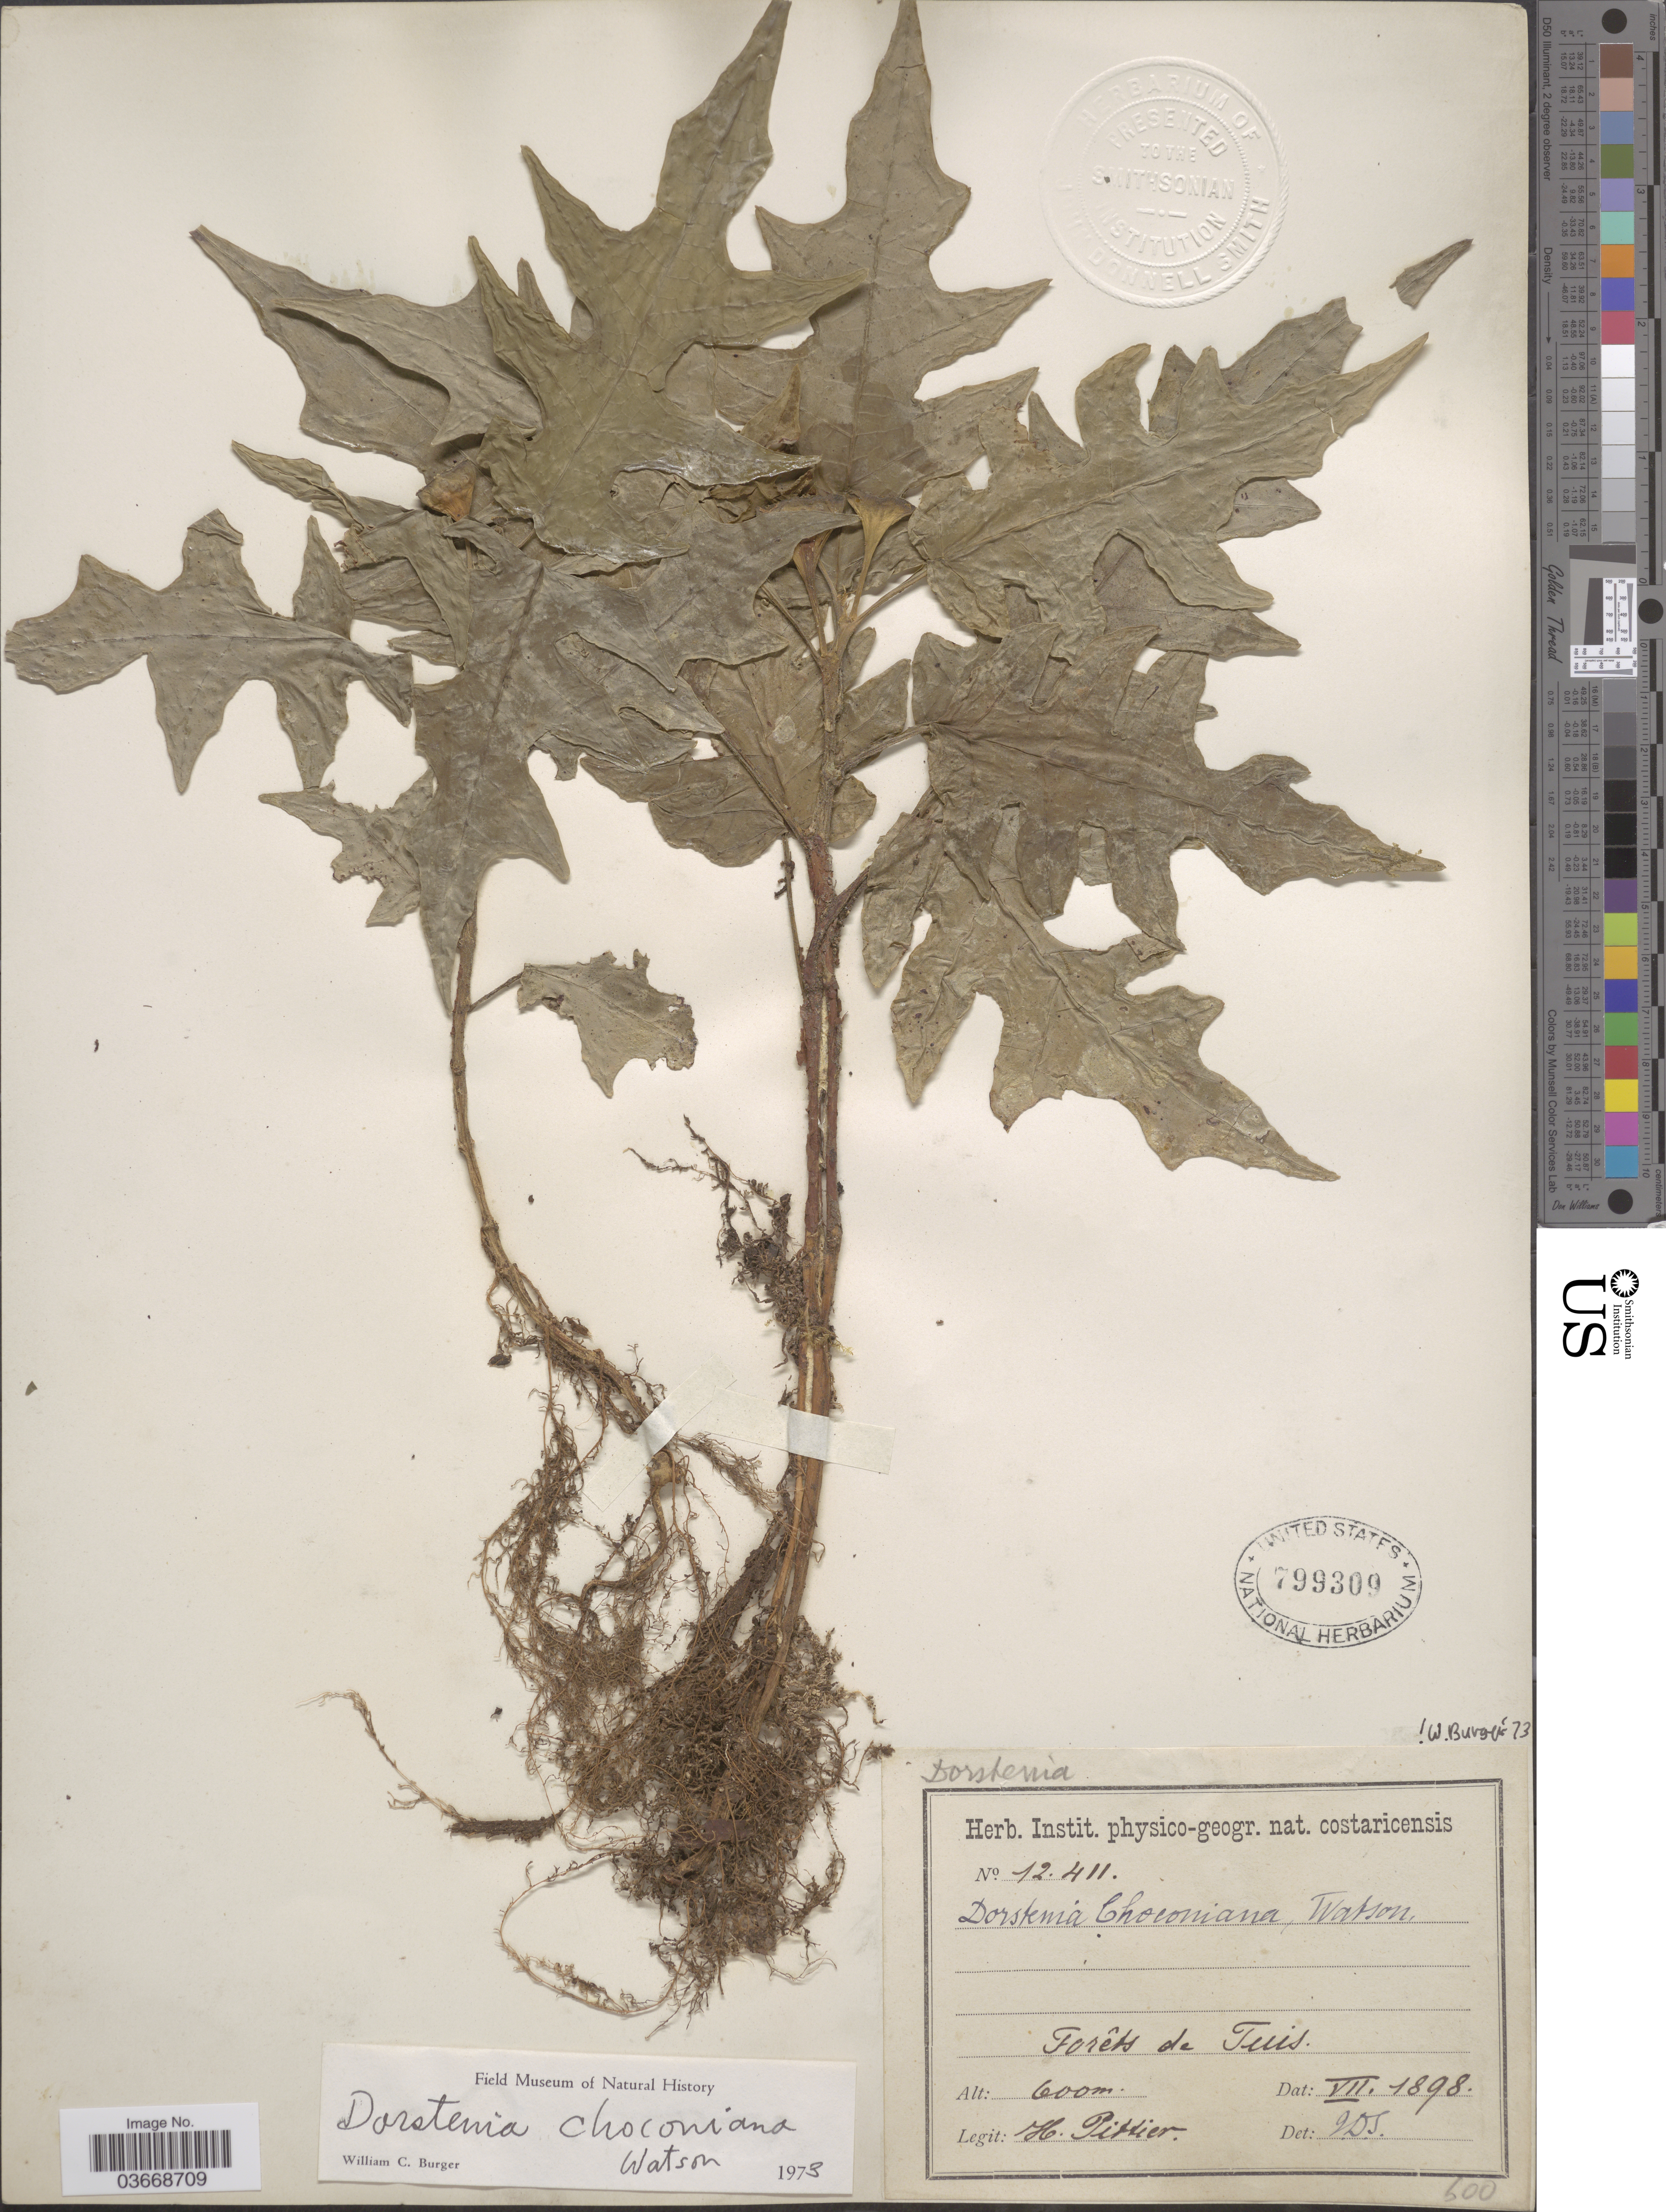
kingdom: Plantae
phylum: Tracheophyta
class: Magnoliopsida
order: Rosales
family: Moraceae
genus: Dorstenia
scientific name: Dorstenia choconiana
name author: S. Watson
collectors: H. F. Pittier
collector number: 12411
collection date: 1898-07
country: Costa Rica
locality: Forêts de Tuis.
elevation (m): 600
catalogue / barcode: US 799309